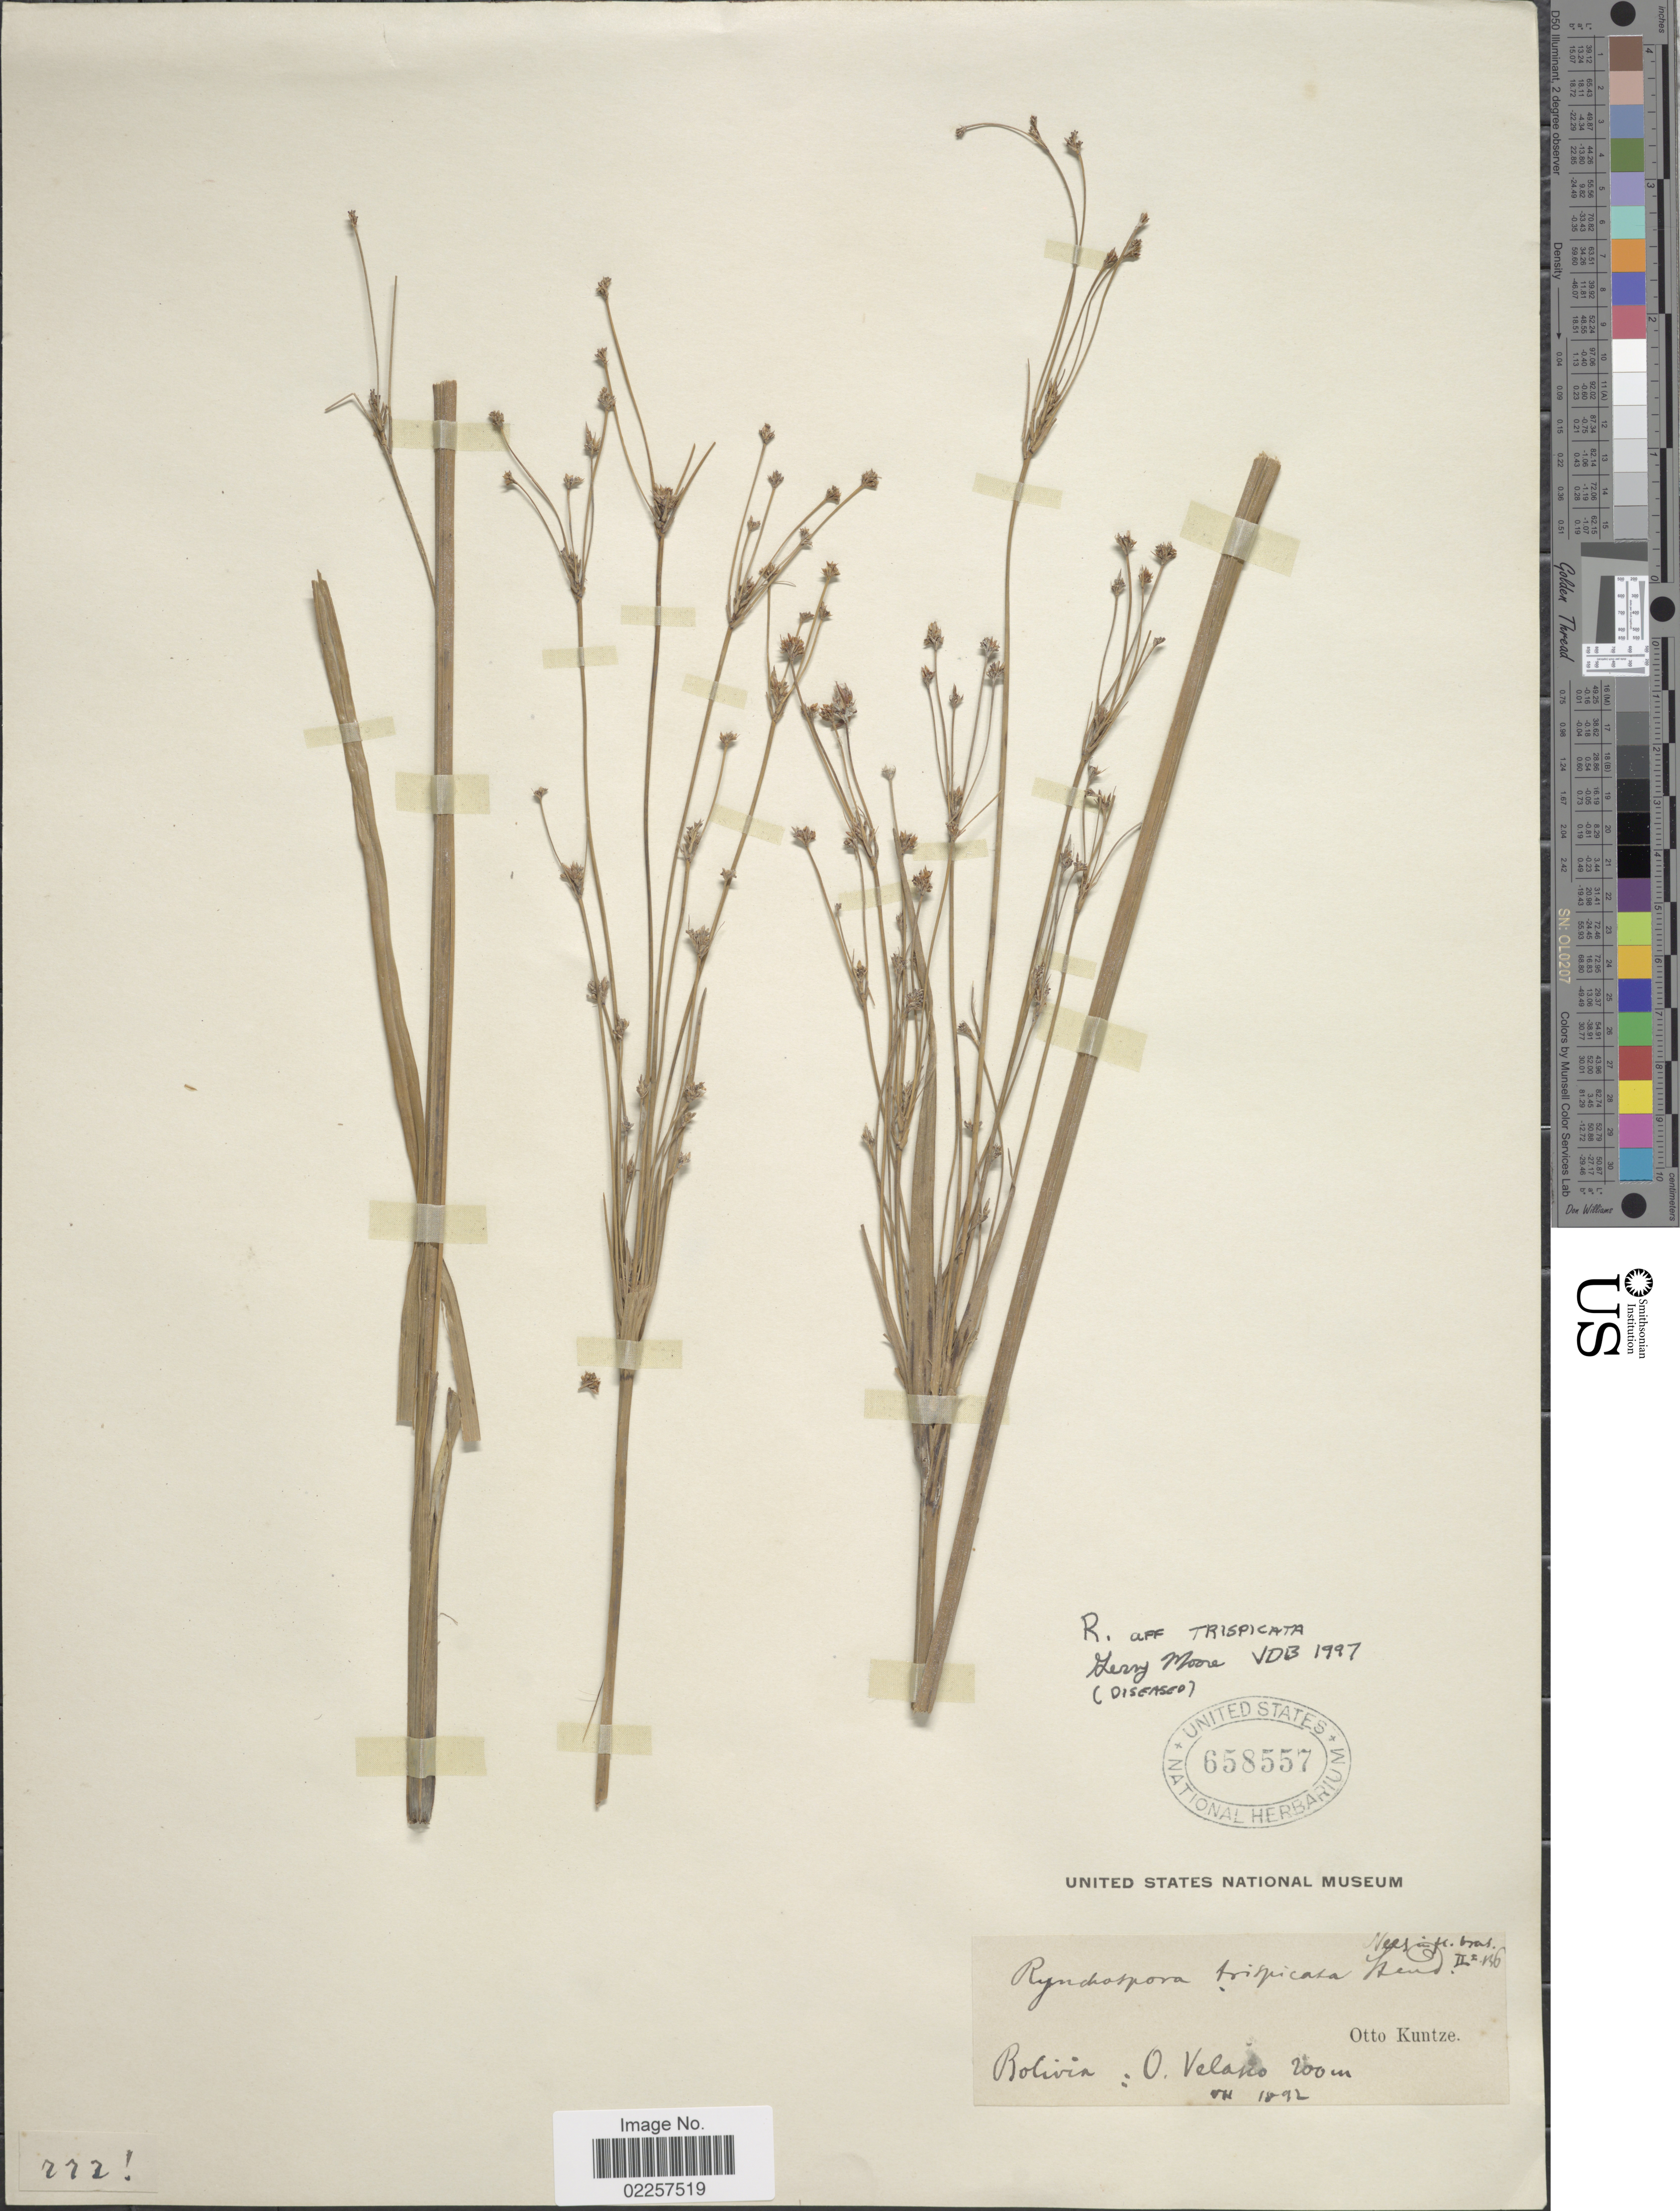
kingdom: Plantae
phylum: Tracheophyta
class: Liliopsida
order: Poales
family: Cyperaceae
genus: Rhynchospora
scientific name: Rhynchospora trispicata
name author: (Nees) Schrad. ex Steud.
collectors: C.E.O. Kuntze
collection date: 1892-07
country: Bolivia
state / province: Santa Cruz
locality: Velasco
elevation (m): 200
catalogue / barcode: US 658557